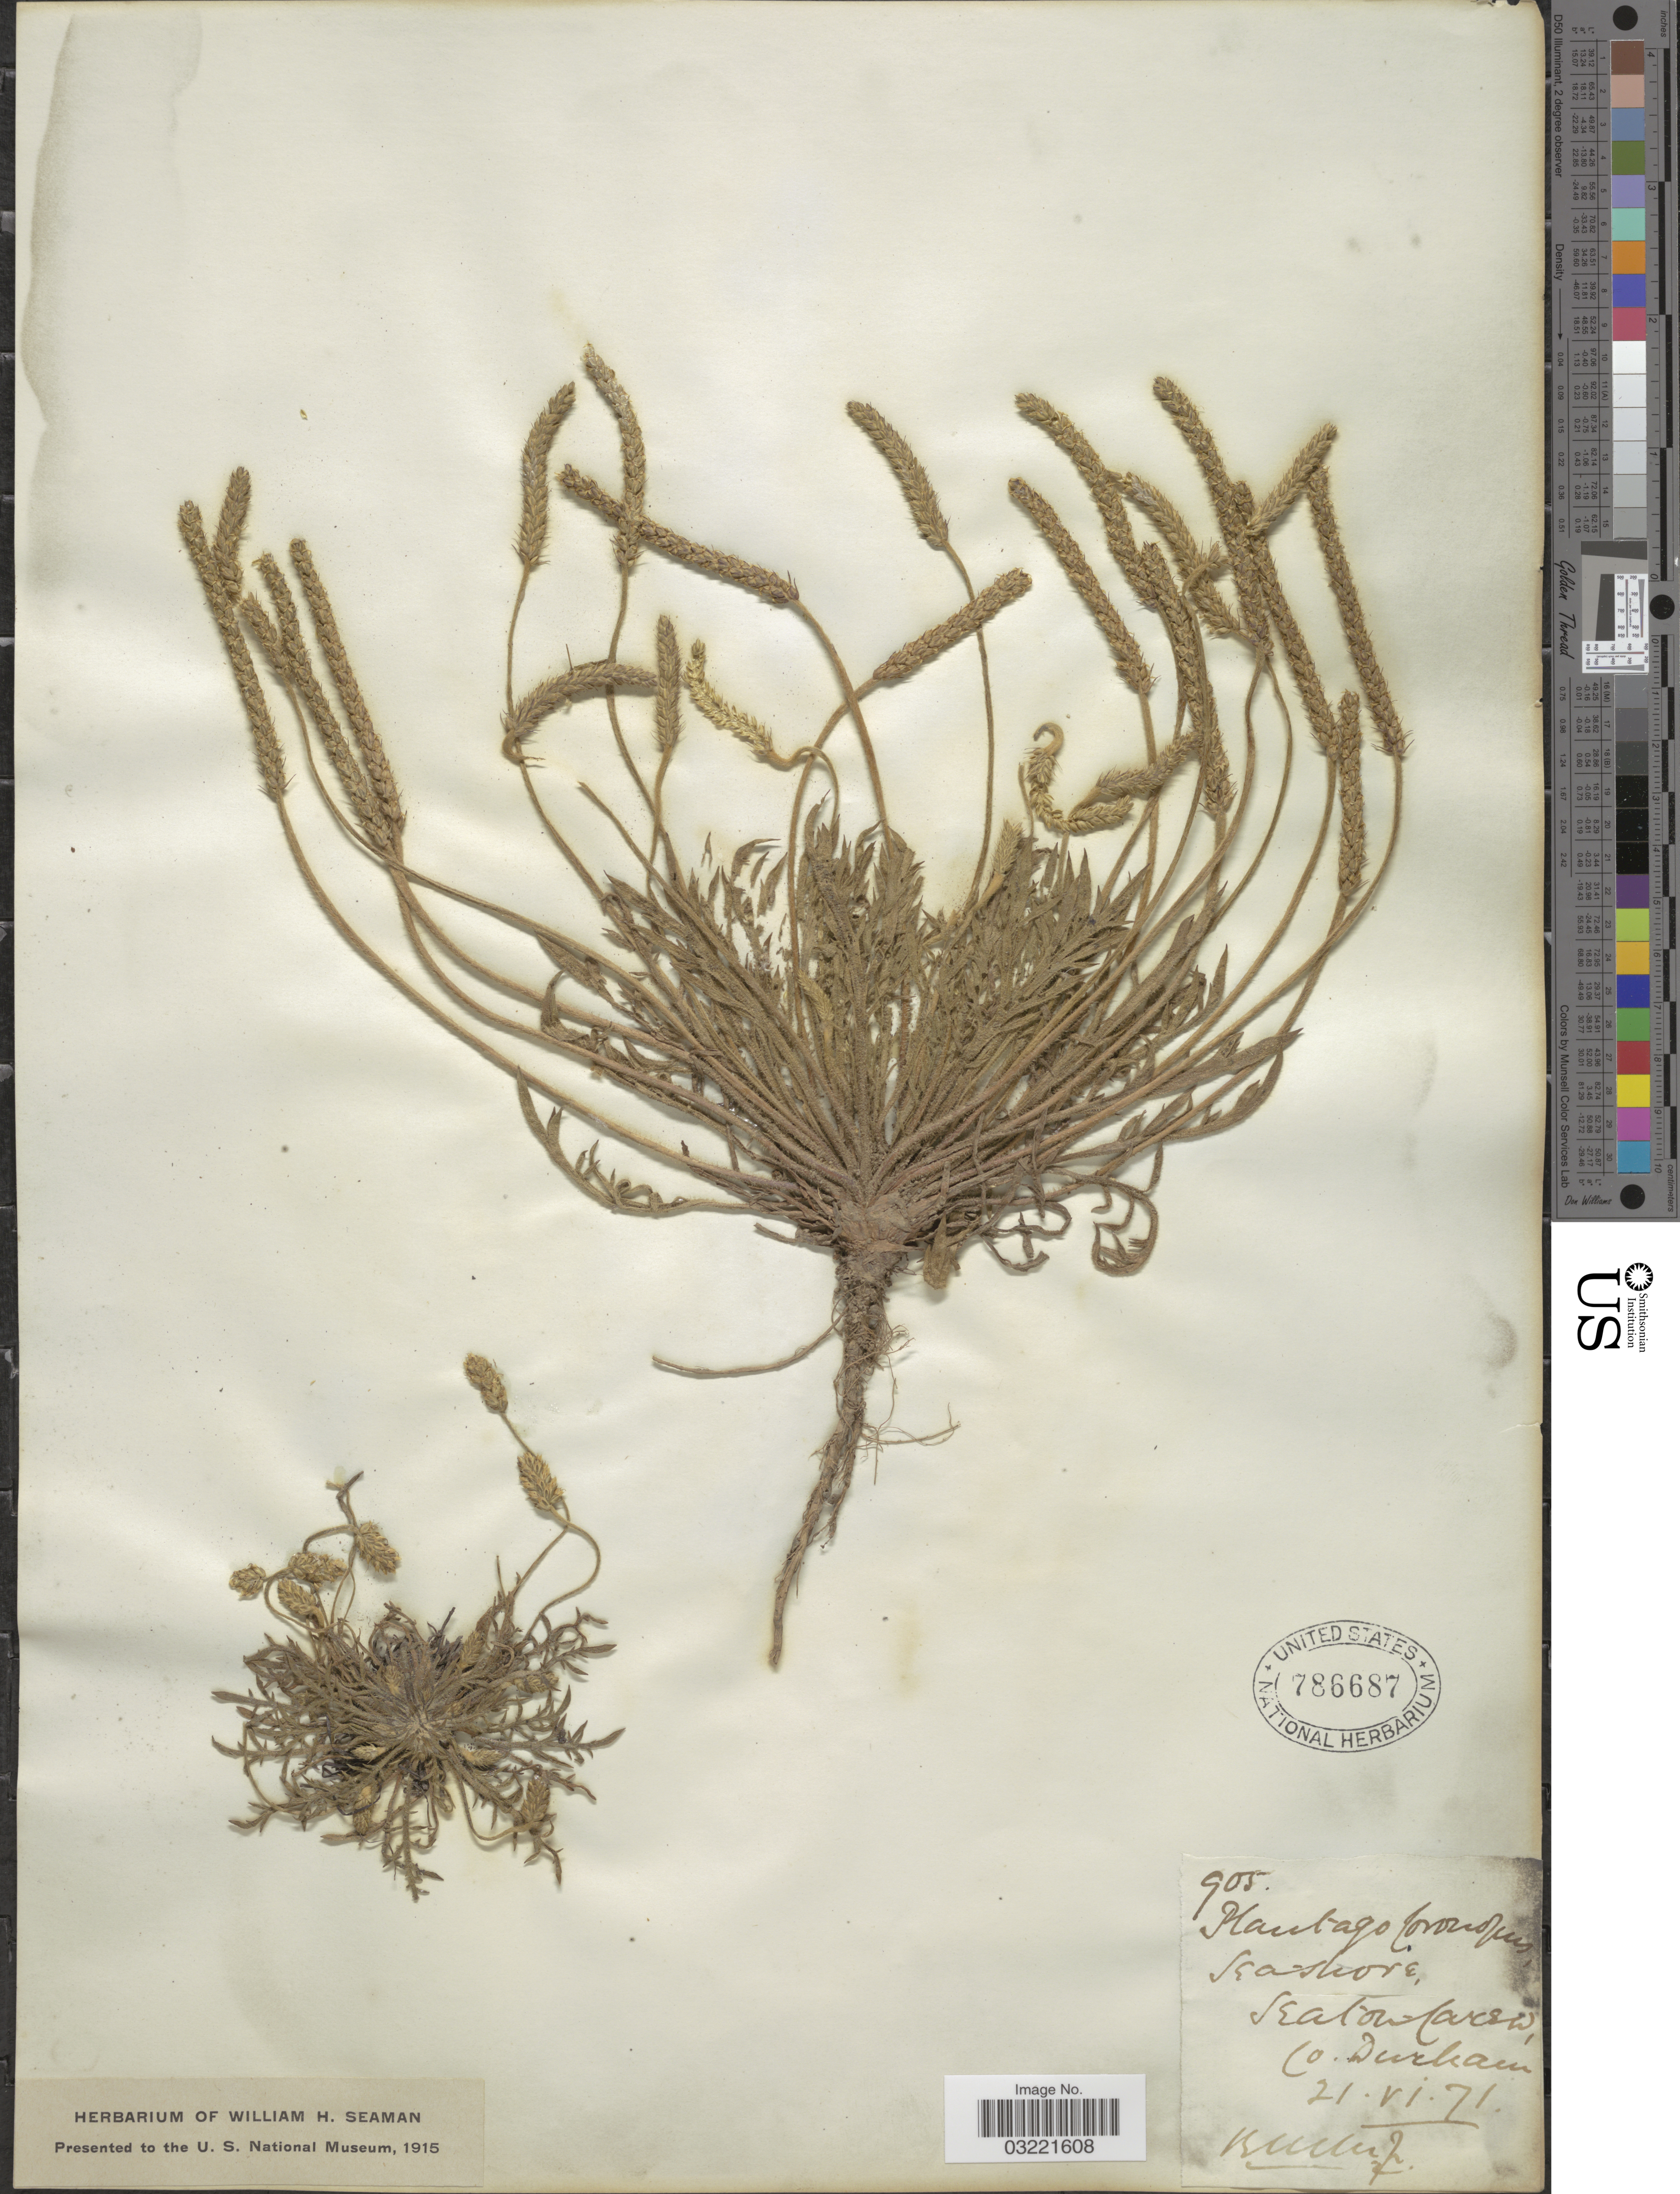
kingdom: Plantae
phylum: Tracheophyta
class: Magnoliopsida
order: Lamiales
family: Plantaginaceae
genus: Plantago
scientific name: Plantago coronopus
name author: L.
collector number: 905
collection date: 1871-06-21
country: United Kingdom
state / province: England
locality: Seaton-Carew, Co. Durham.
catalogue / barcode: US 786687